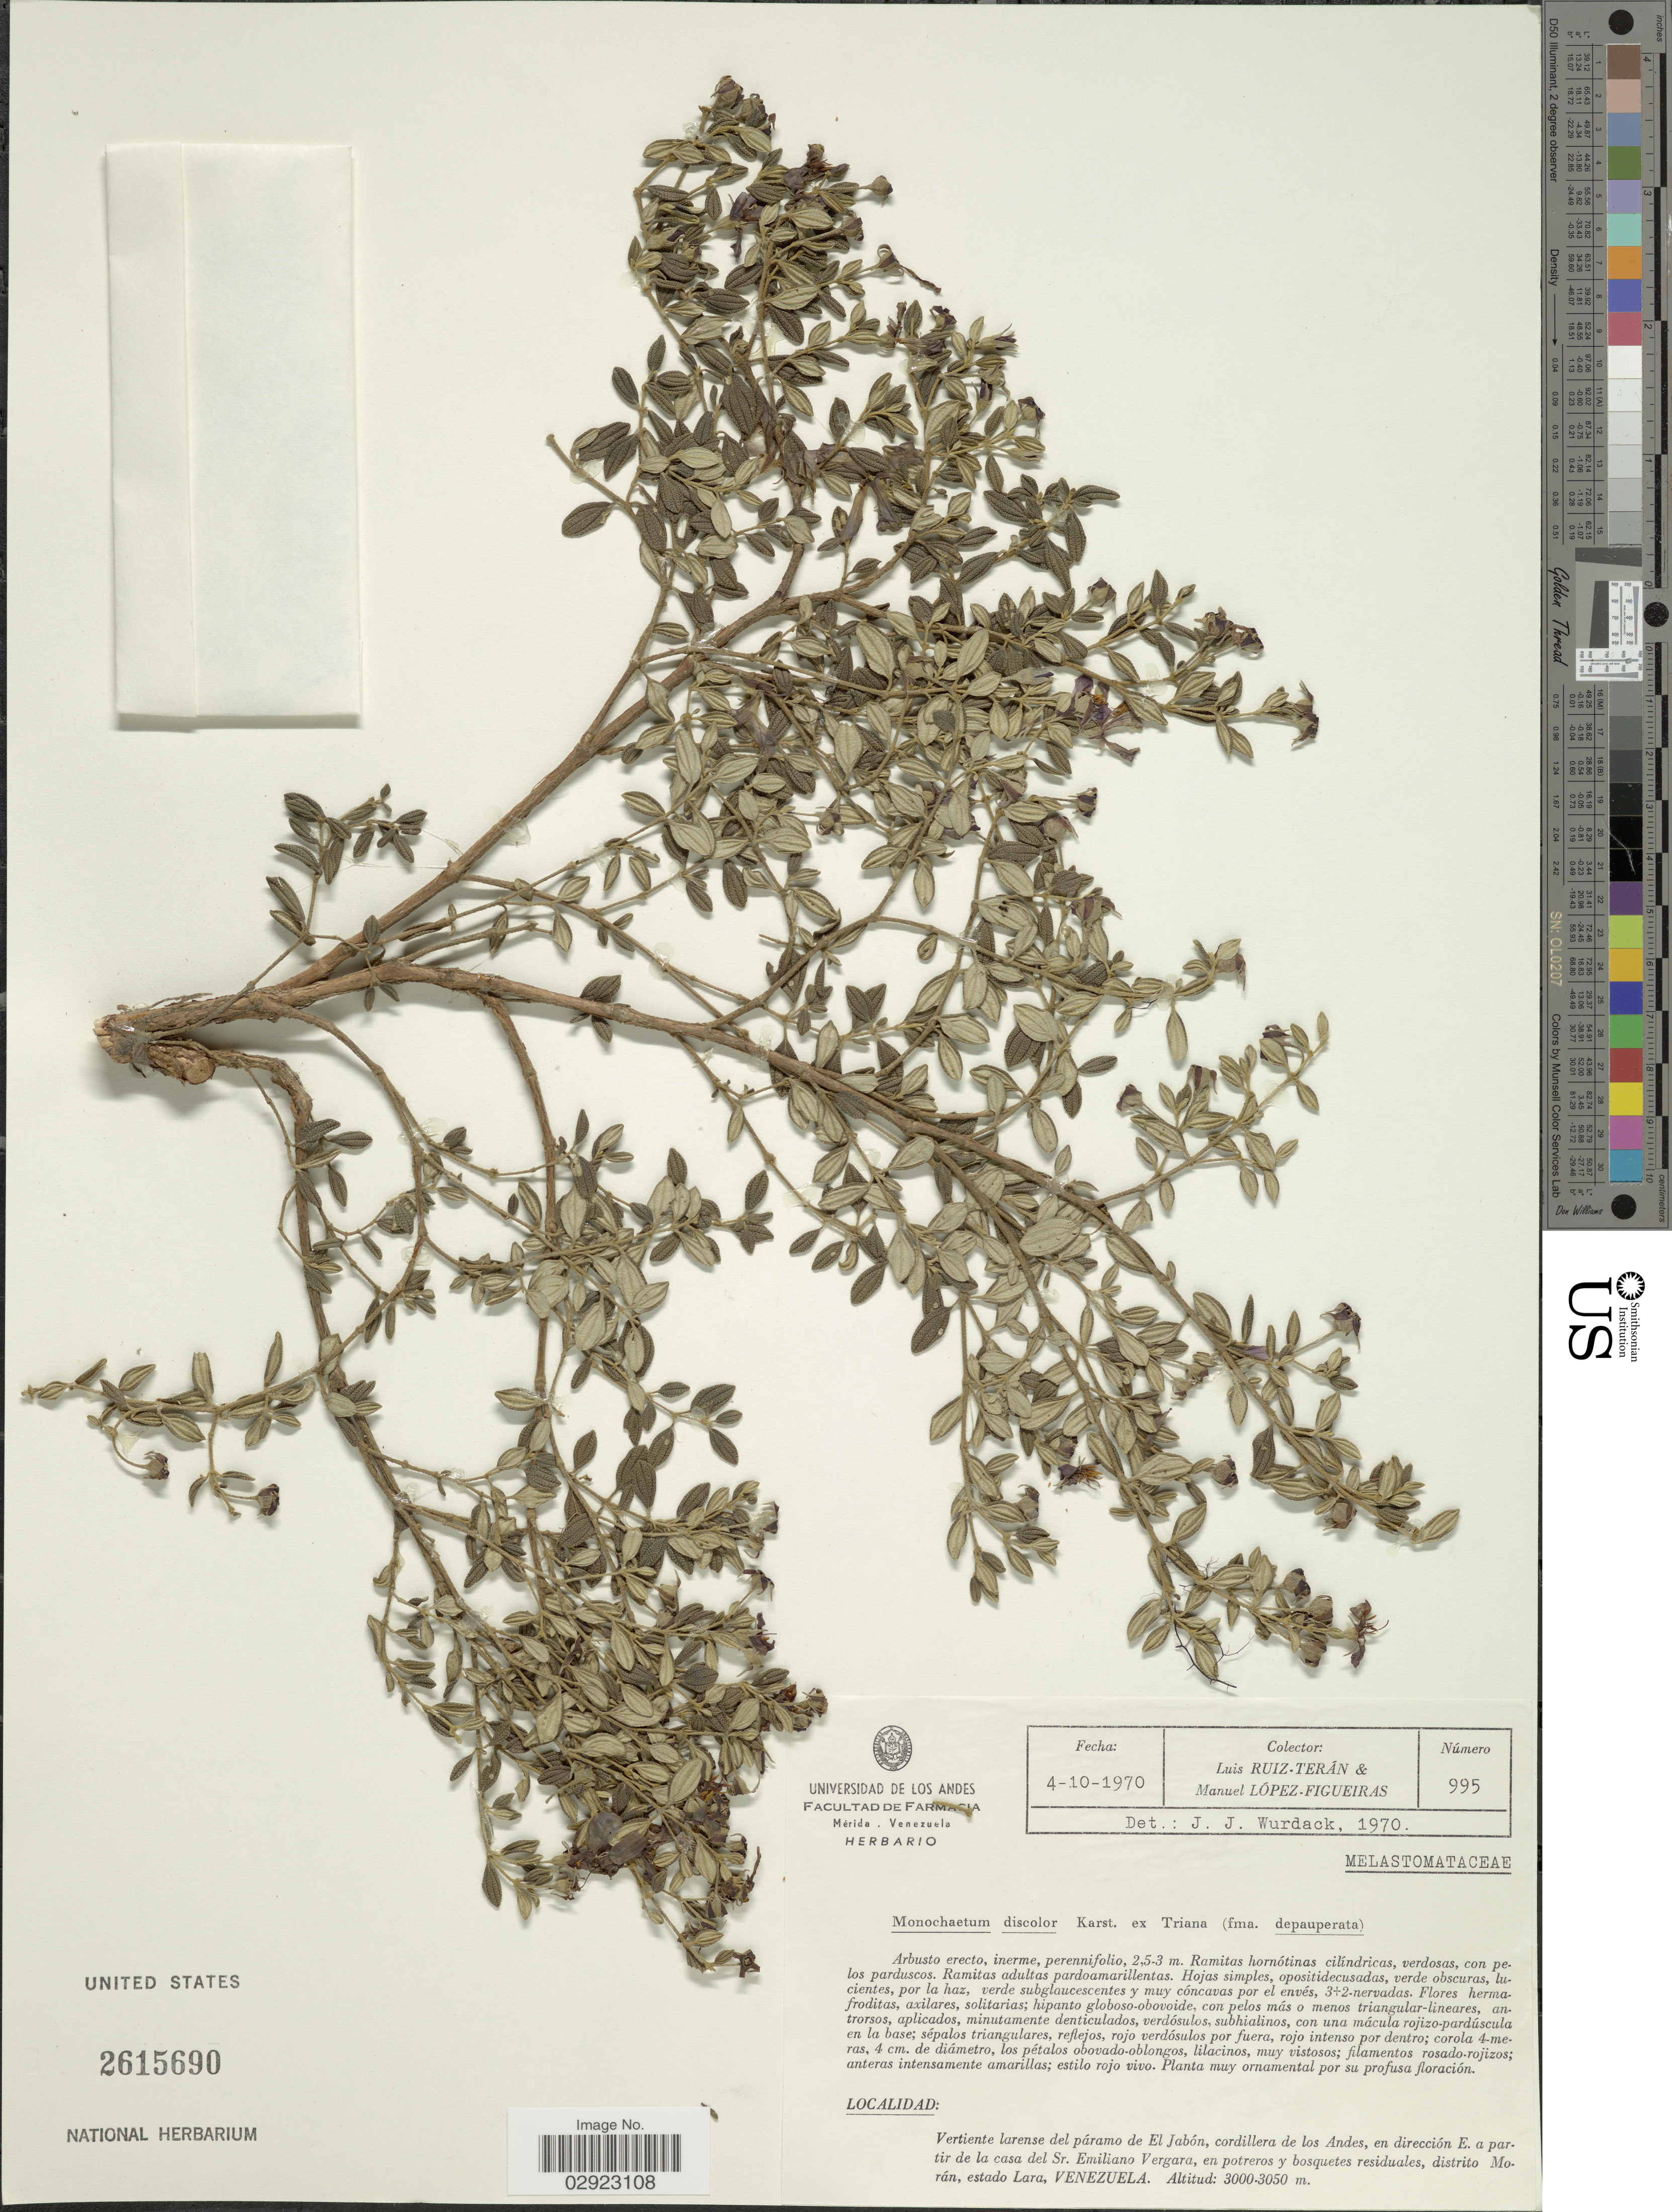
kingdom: Plantae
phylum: Tracheophyta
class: Magnoliopsida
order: Myrtales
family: Melastomataceae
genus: Monochaetum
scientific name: Monochaetum discolor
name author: (Triana) H. Karst.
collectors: L. Teran & M. López Figueiras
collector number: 995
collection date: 1970-10-04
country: Venezuela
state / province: Lara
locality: Veriente larense del páramo de El Jabón, cordillera de los Andes, en dirección E. a partir de la casa del Sr. Emiliano Vergara, en potreros y bosquetes residuales, distrito Morán.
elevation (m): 3000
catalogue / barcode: US 2615690